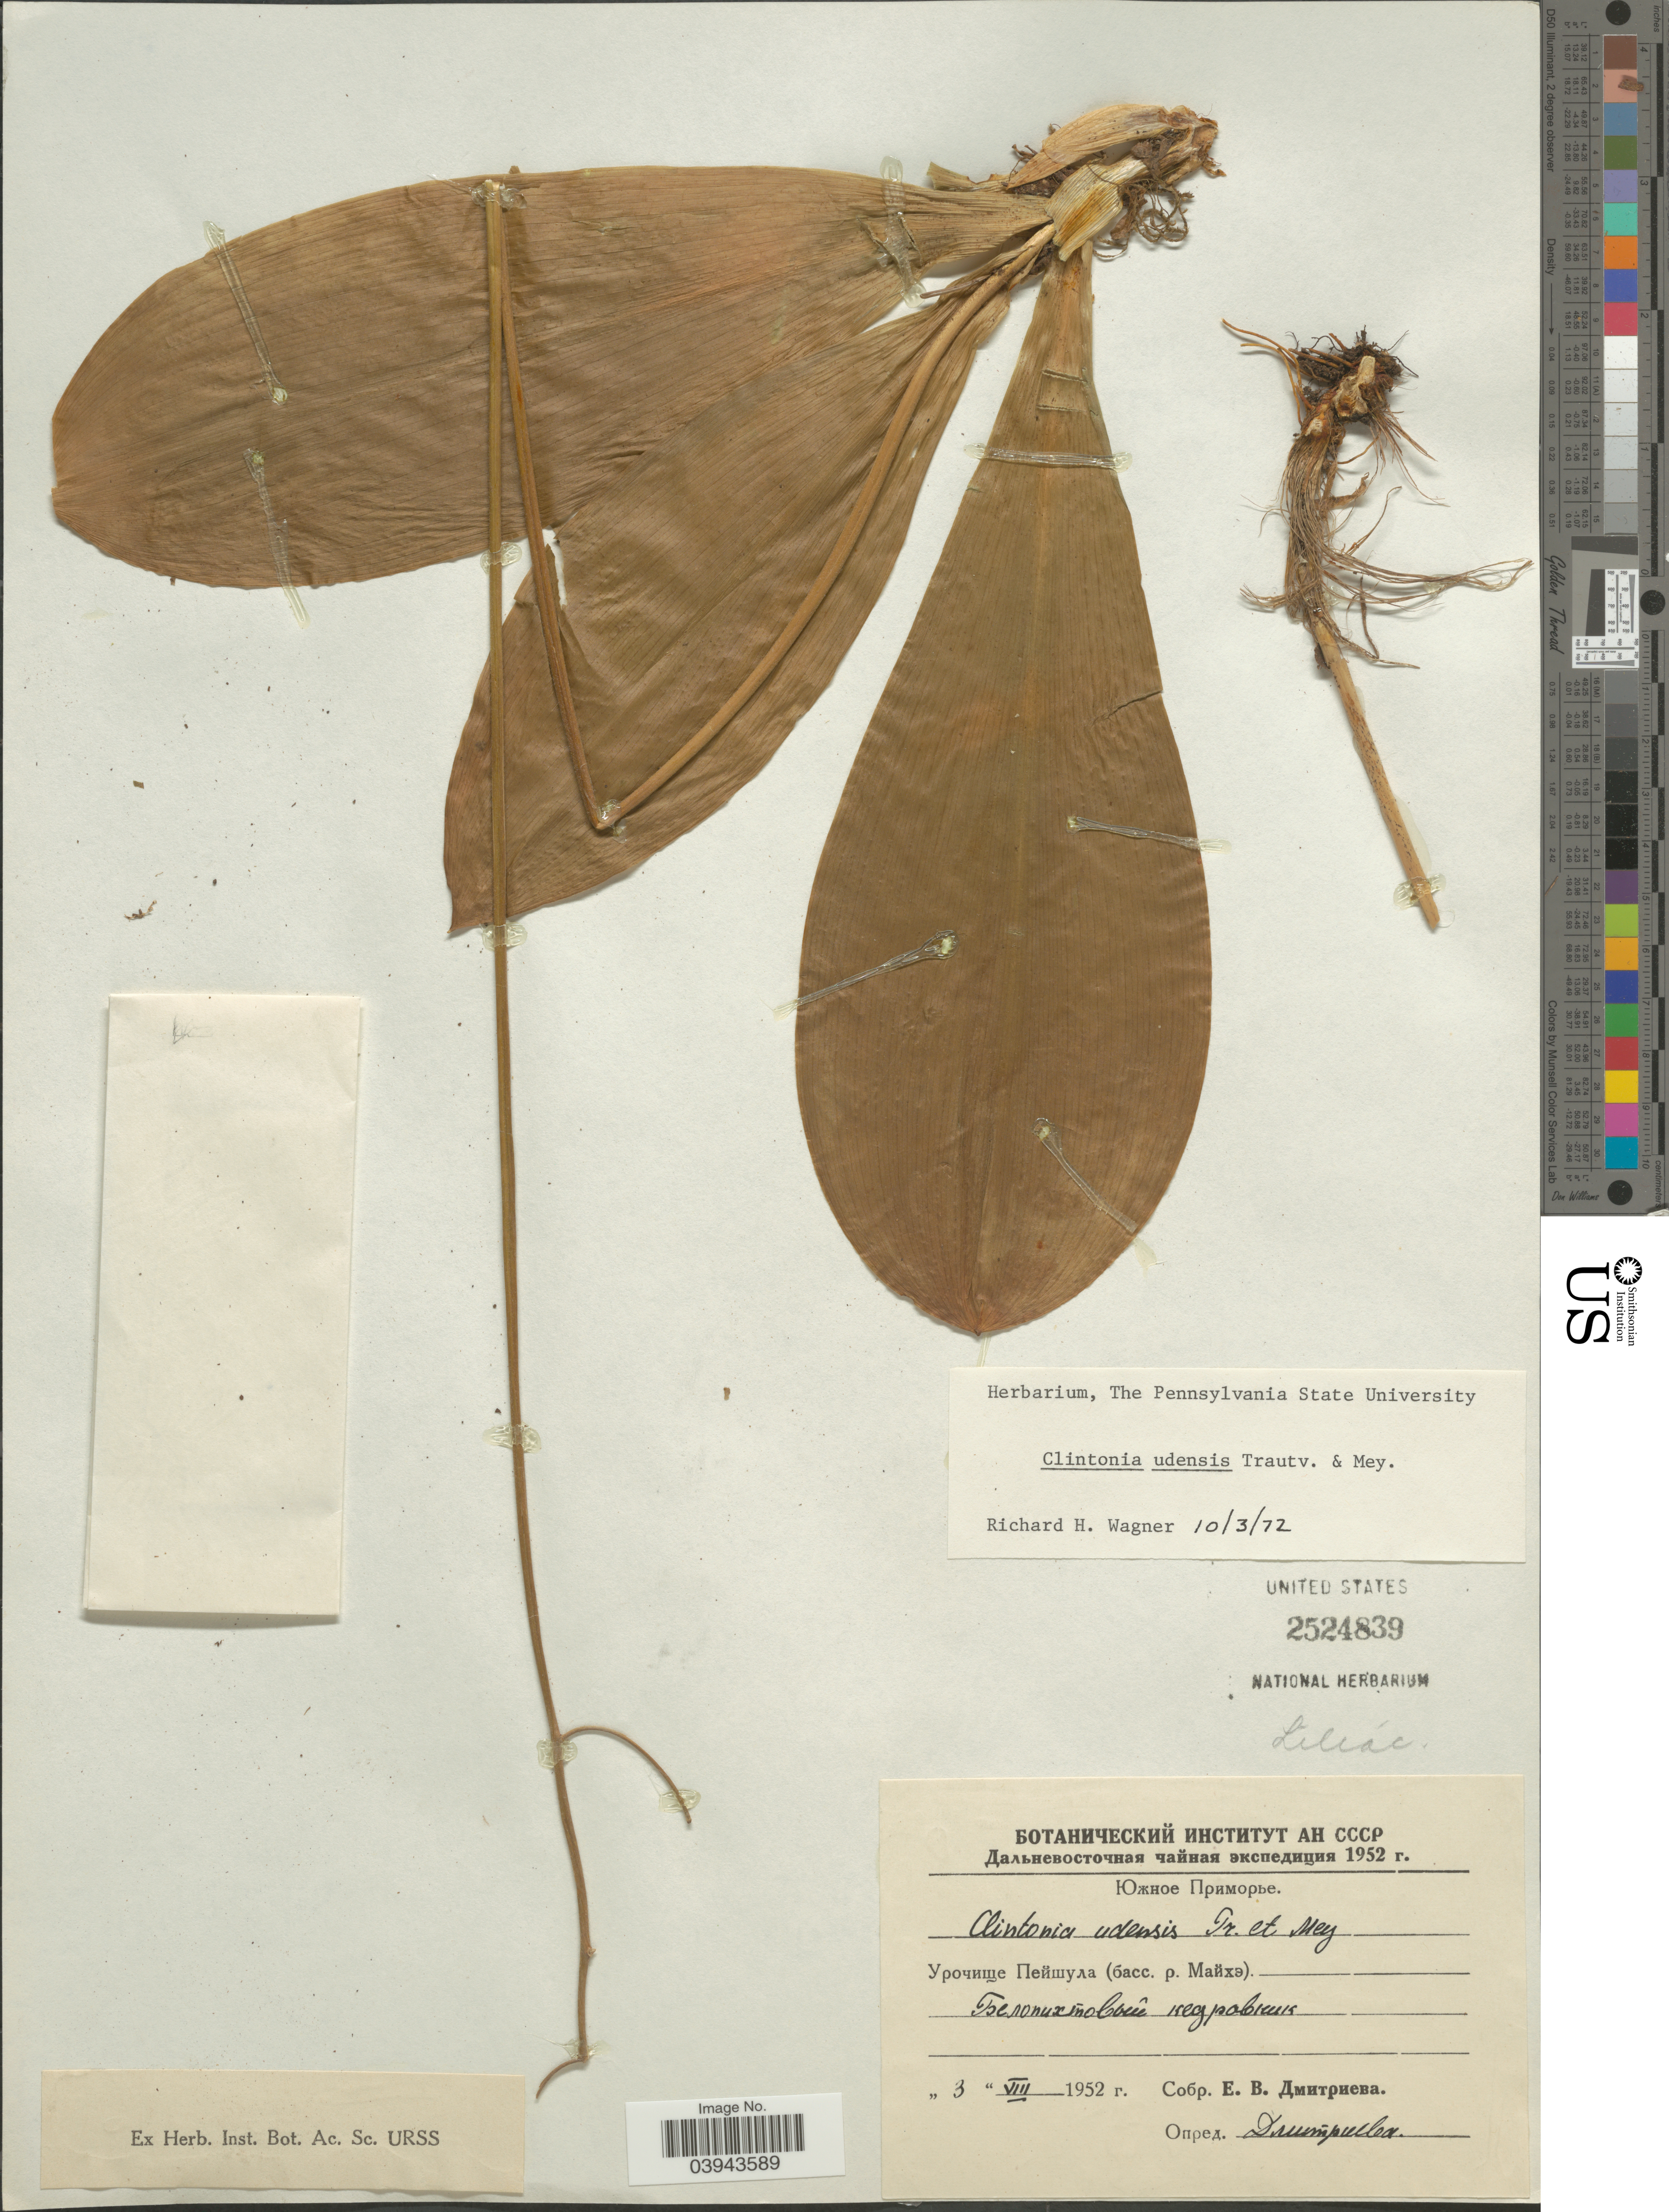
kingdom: Plantae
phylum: Tracheophyta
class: Liliopsida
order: Liliales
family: Liliaceae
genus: Clintonia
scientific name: Clintonia udensis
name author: Trautv. & C.A. Mey.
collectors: E. Dmitrieva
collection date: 1952-08-03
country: Russian Federation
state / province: Primorsky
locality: Peyshula, basin of river Maikhe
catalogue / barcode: US 2524839